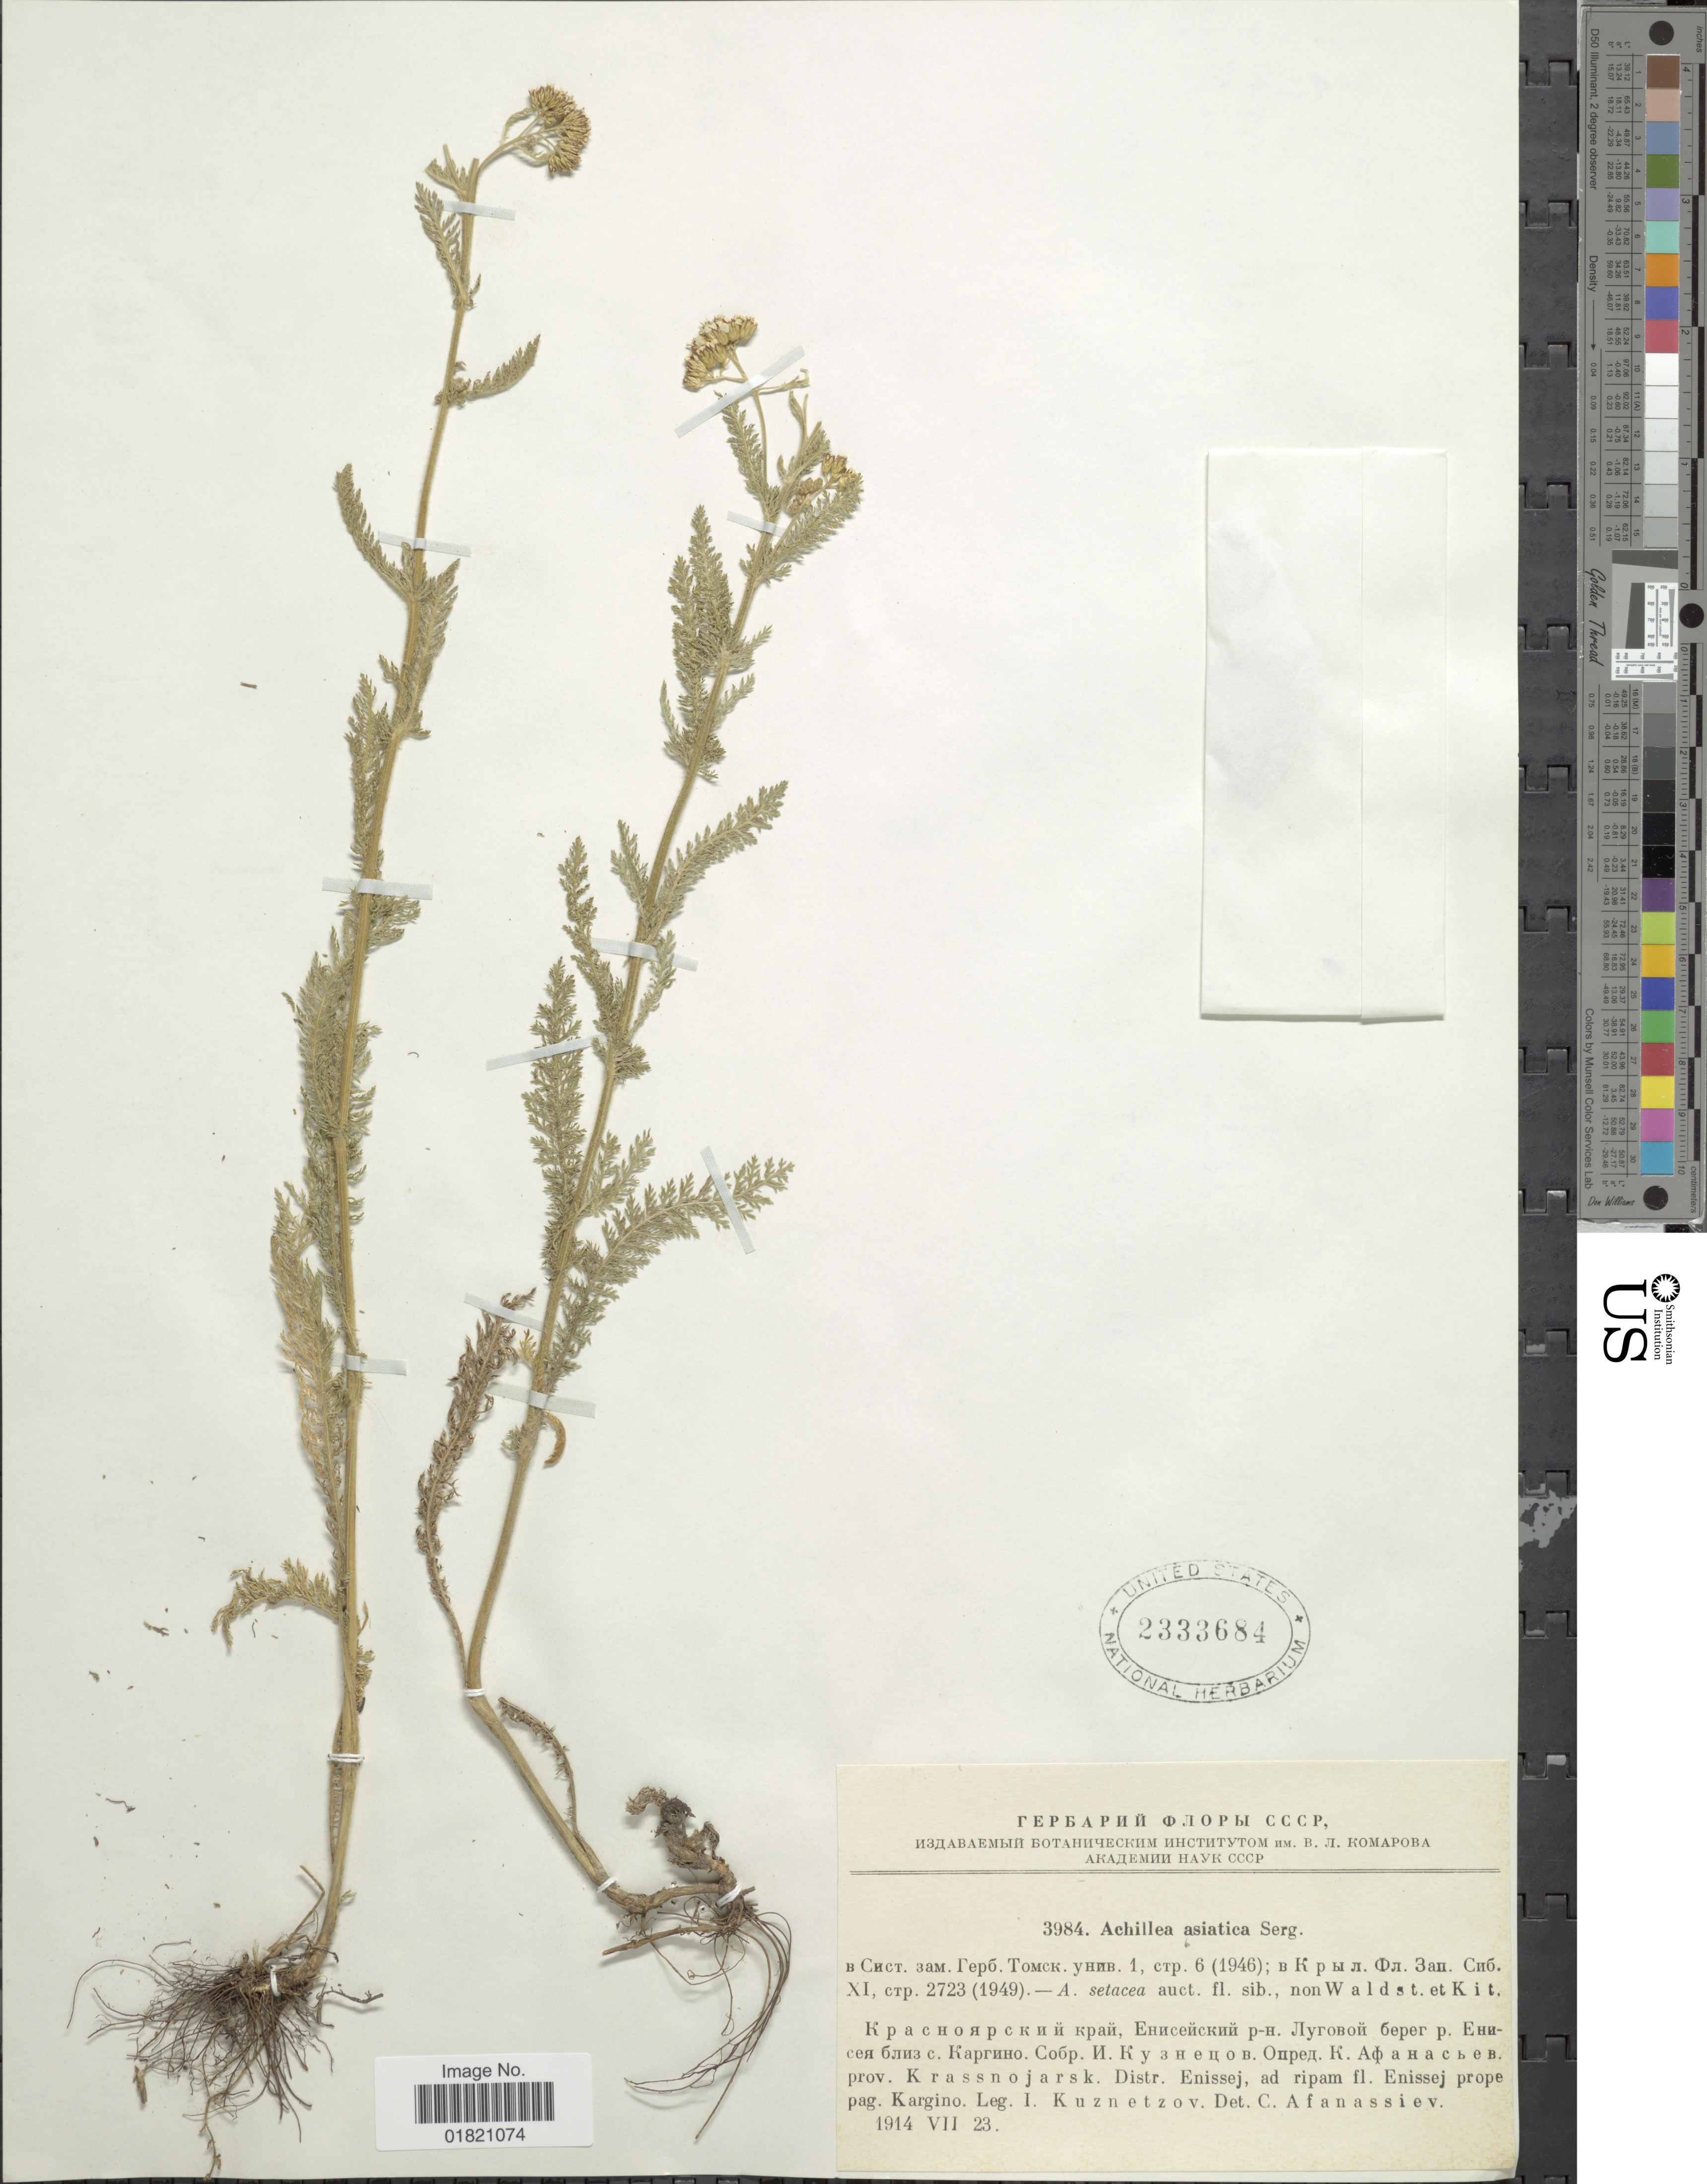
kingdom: Plantae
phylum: Tracheophyta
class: Magnoliopsida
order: Asterales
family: Asteraceae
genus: Achillea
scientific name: Achillea asiatica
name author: Serg.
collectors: I. Kuznetzov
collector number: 3984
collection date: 1914-07-23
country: Russian Federation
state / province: Krasnoyarsk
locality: Prov. Krassnojarsk. Distr. Enissej, ad ripam fl. Enissej prope pag. Kargino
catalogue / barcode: US 2333684